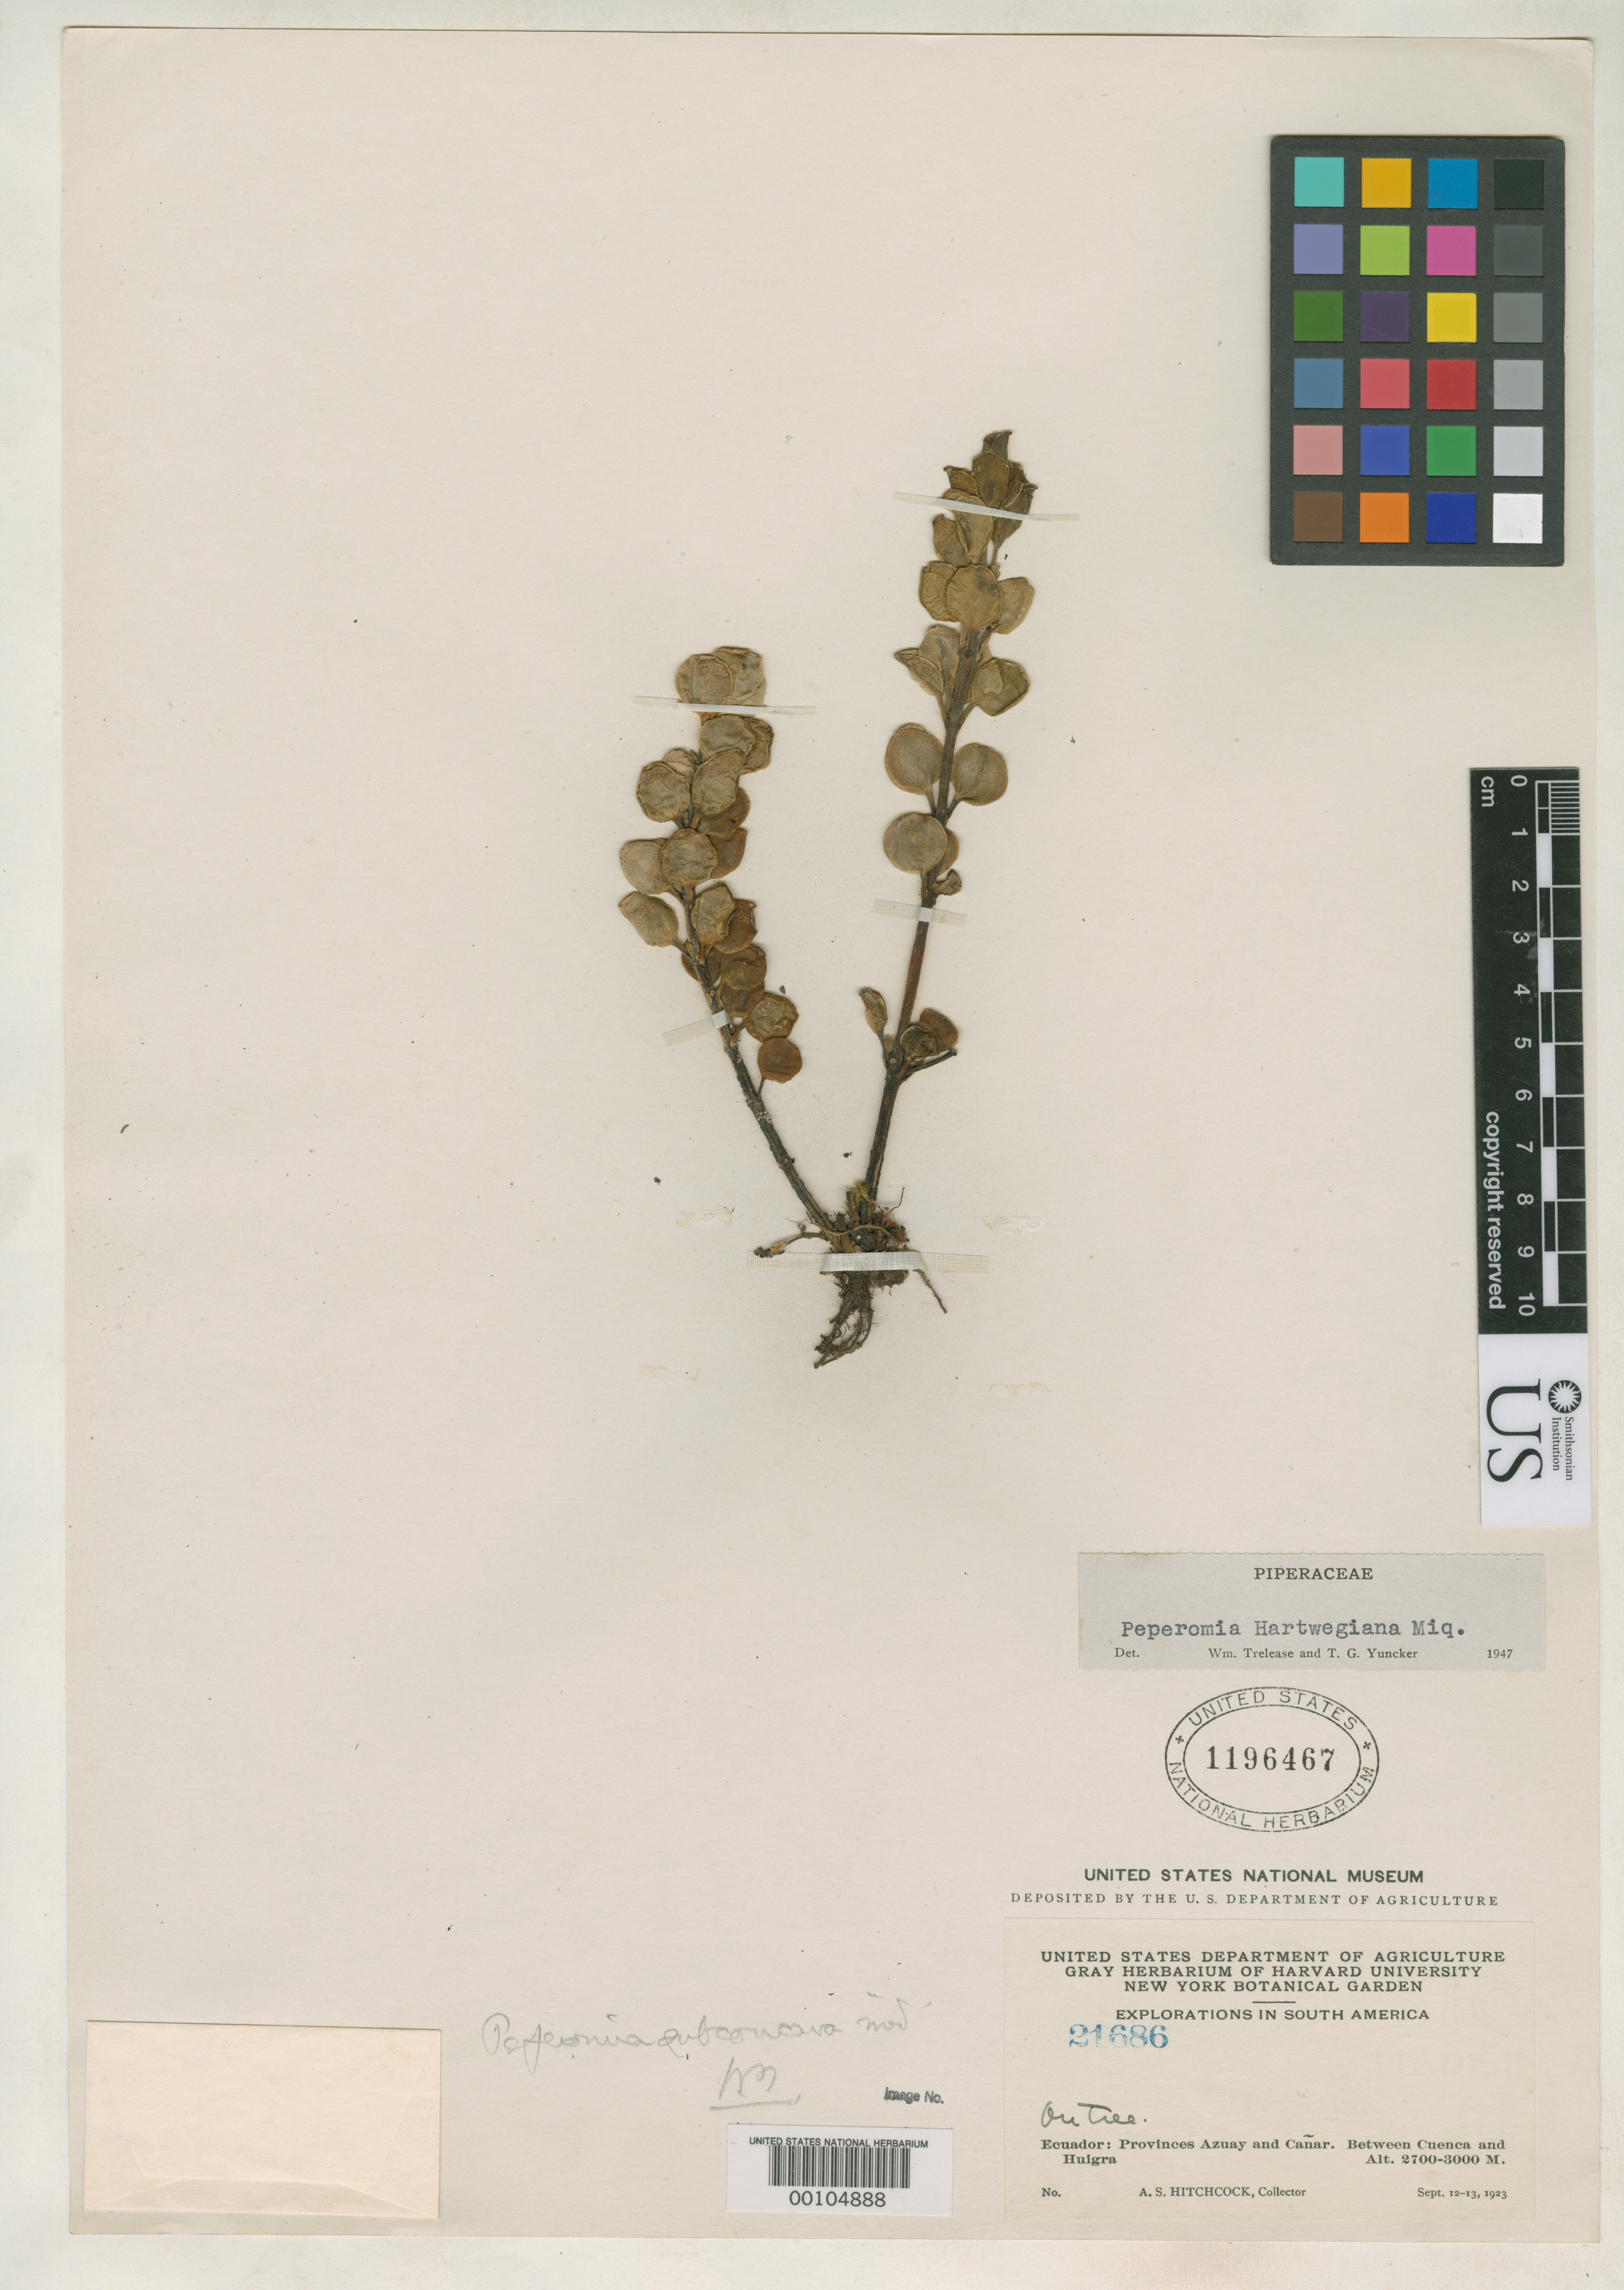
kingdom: Plantae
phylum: Tracheophyta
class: Magnoliopsida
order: Piperales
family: Piperaceae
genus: Peperomia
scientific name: Peperomia subconcava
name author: Trel.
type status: Holotype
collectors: A. S. Hitchcock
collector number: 21686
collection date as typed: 12 Sep 1923 to 13 Sep 1923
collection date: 1923-09-12/1923-09-13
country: Ecuador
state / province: Azuay / Cañar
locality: Between Cuenca and Huigra.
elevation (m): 2700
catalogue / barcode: US 1196467